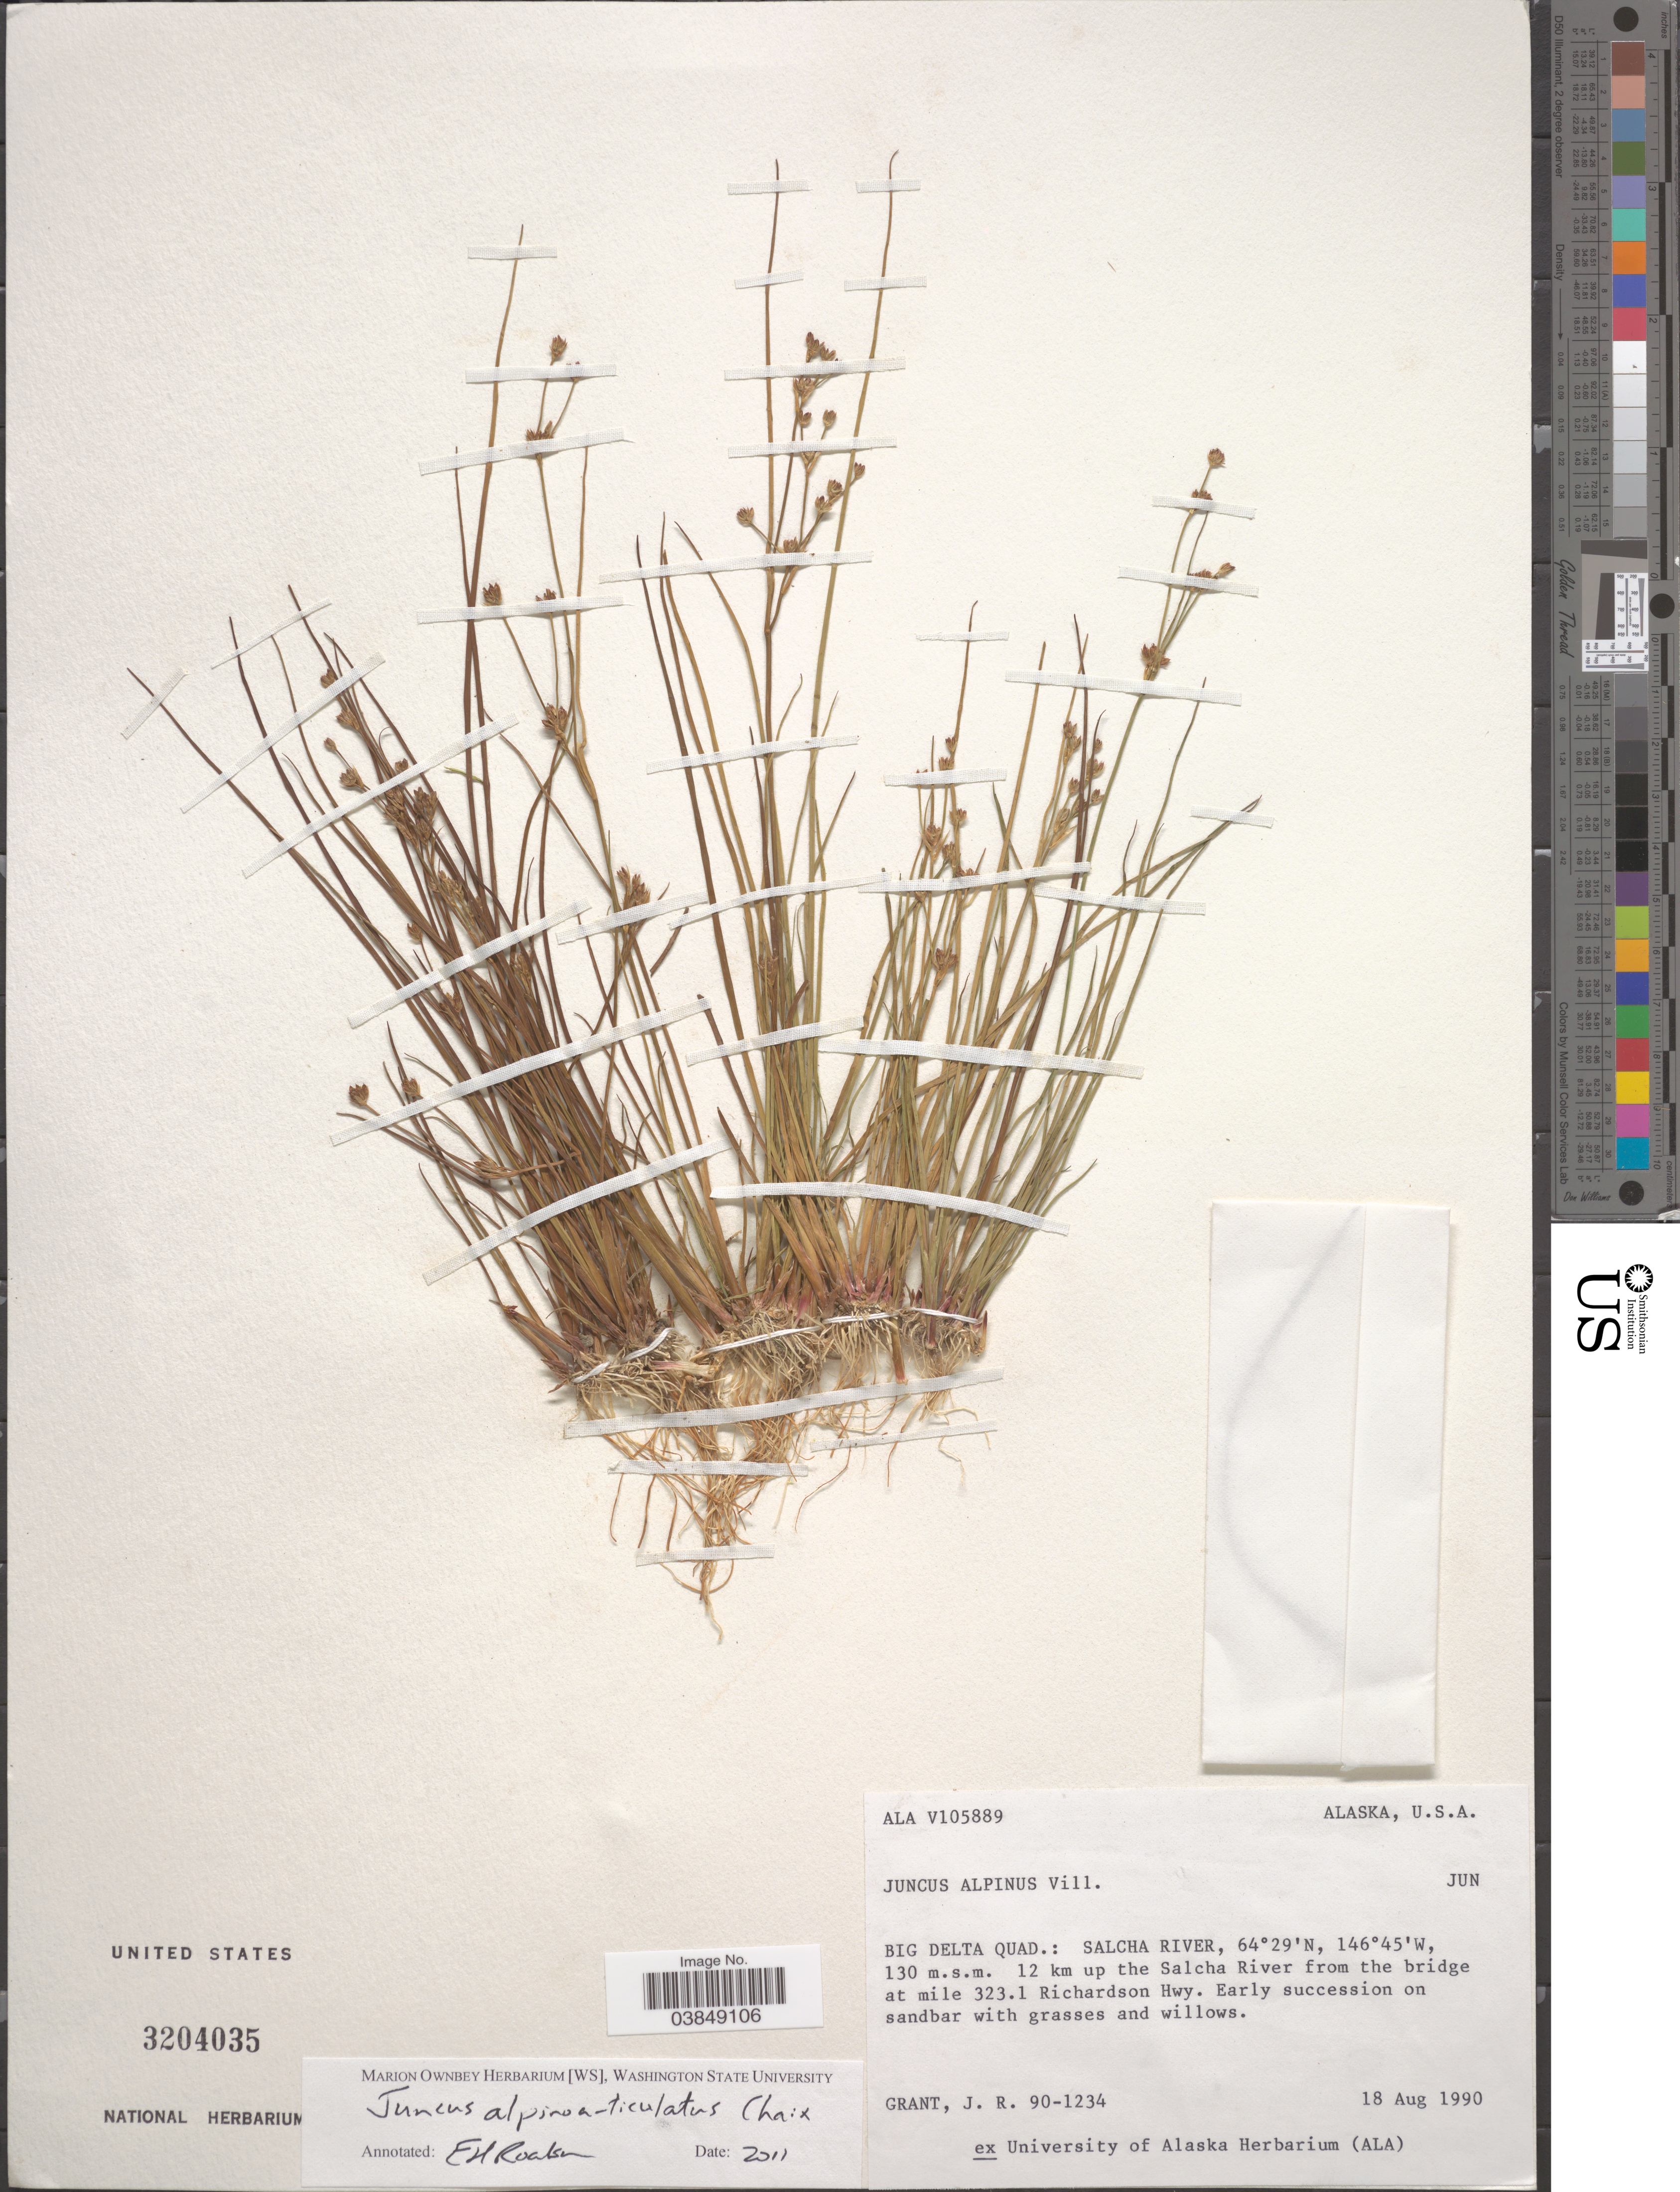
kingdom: Plantae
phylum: Tracheophyta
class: Liliopsida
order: Poales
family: Juncaceae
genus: Juncus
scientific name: Juncus alpinoarticulatus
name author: Vill.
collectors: J. Grant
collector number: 90-1234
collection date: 1990-08-18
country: United States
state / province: Alaska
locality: Big Delta Quad.: Salcha River, 12 km up the Salcha River from the bridge at mile 323.1 Richardson Hwy.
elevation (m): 130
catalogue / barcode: US 3204035